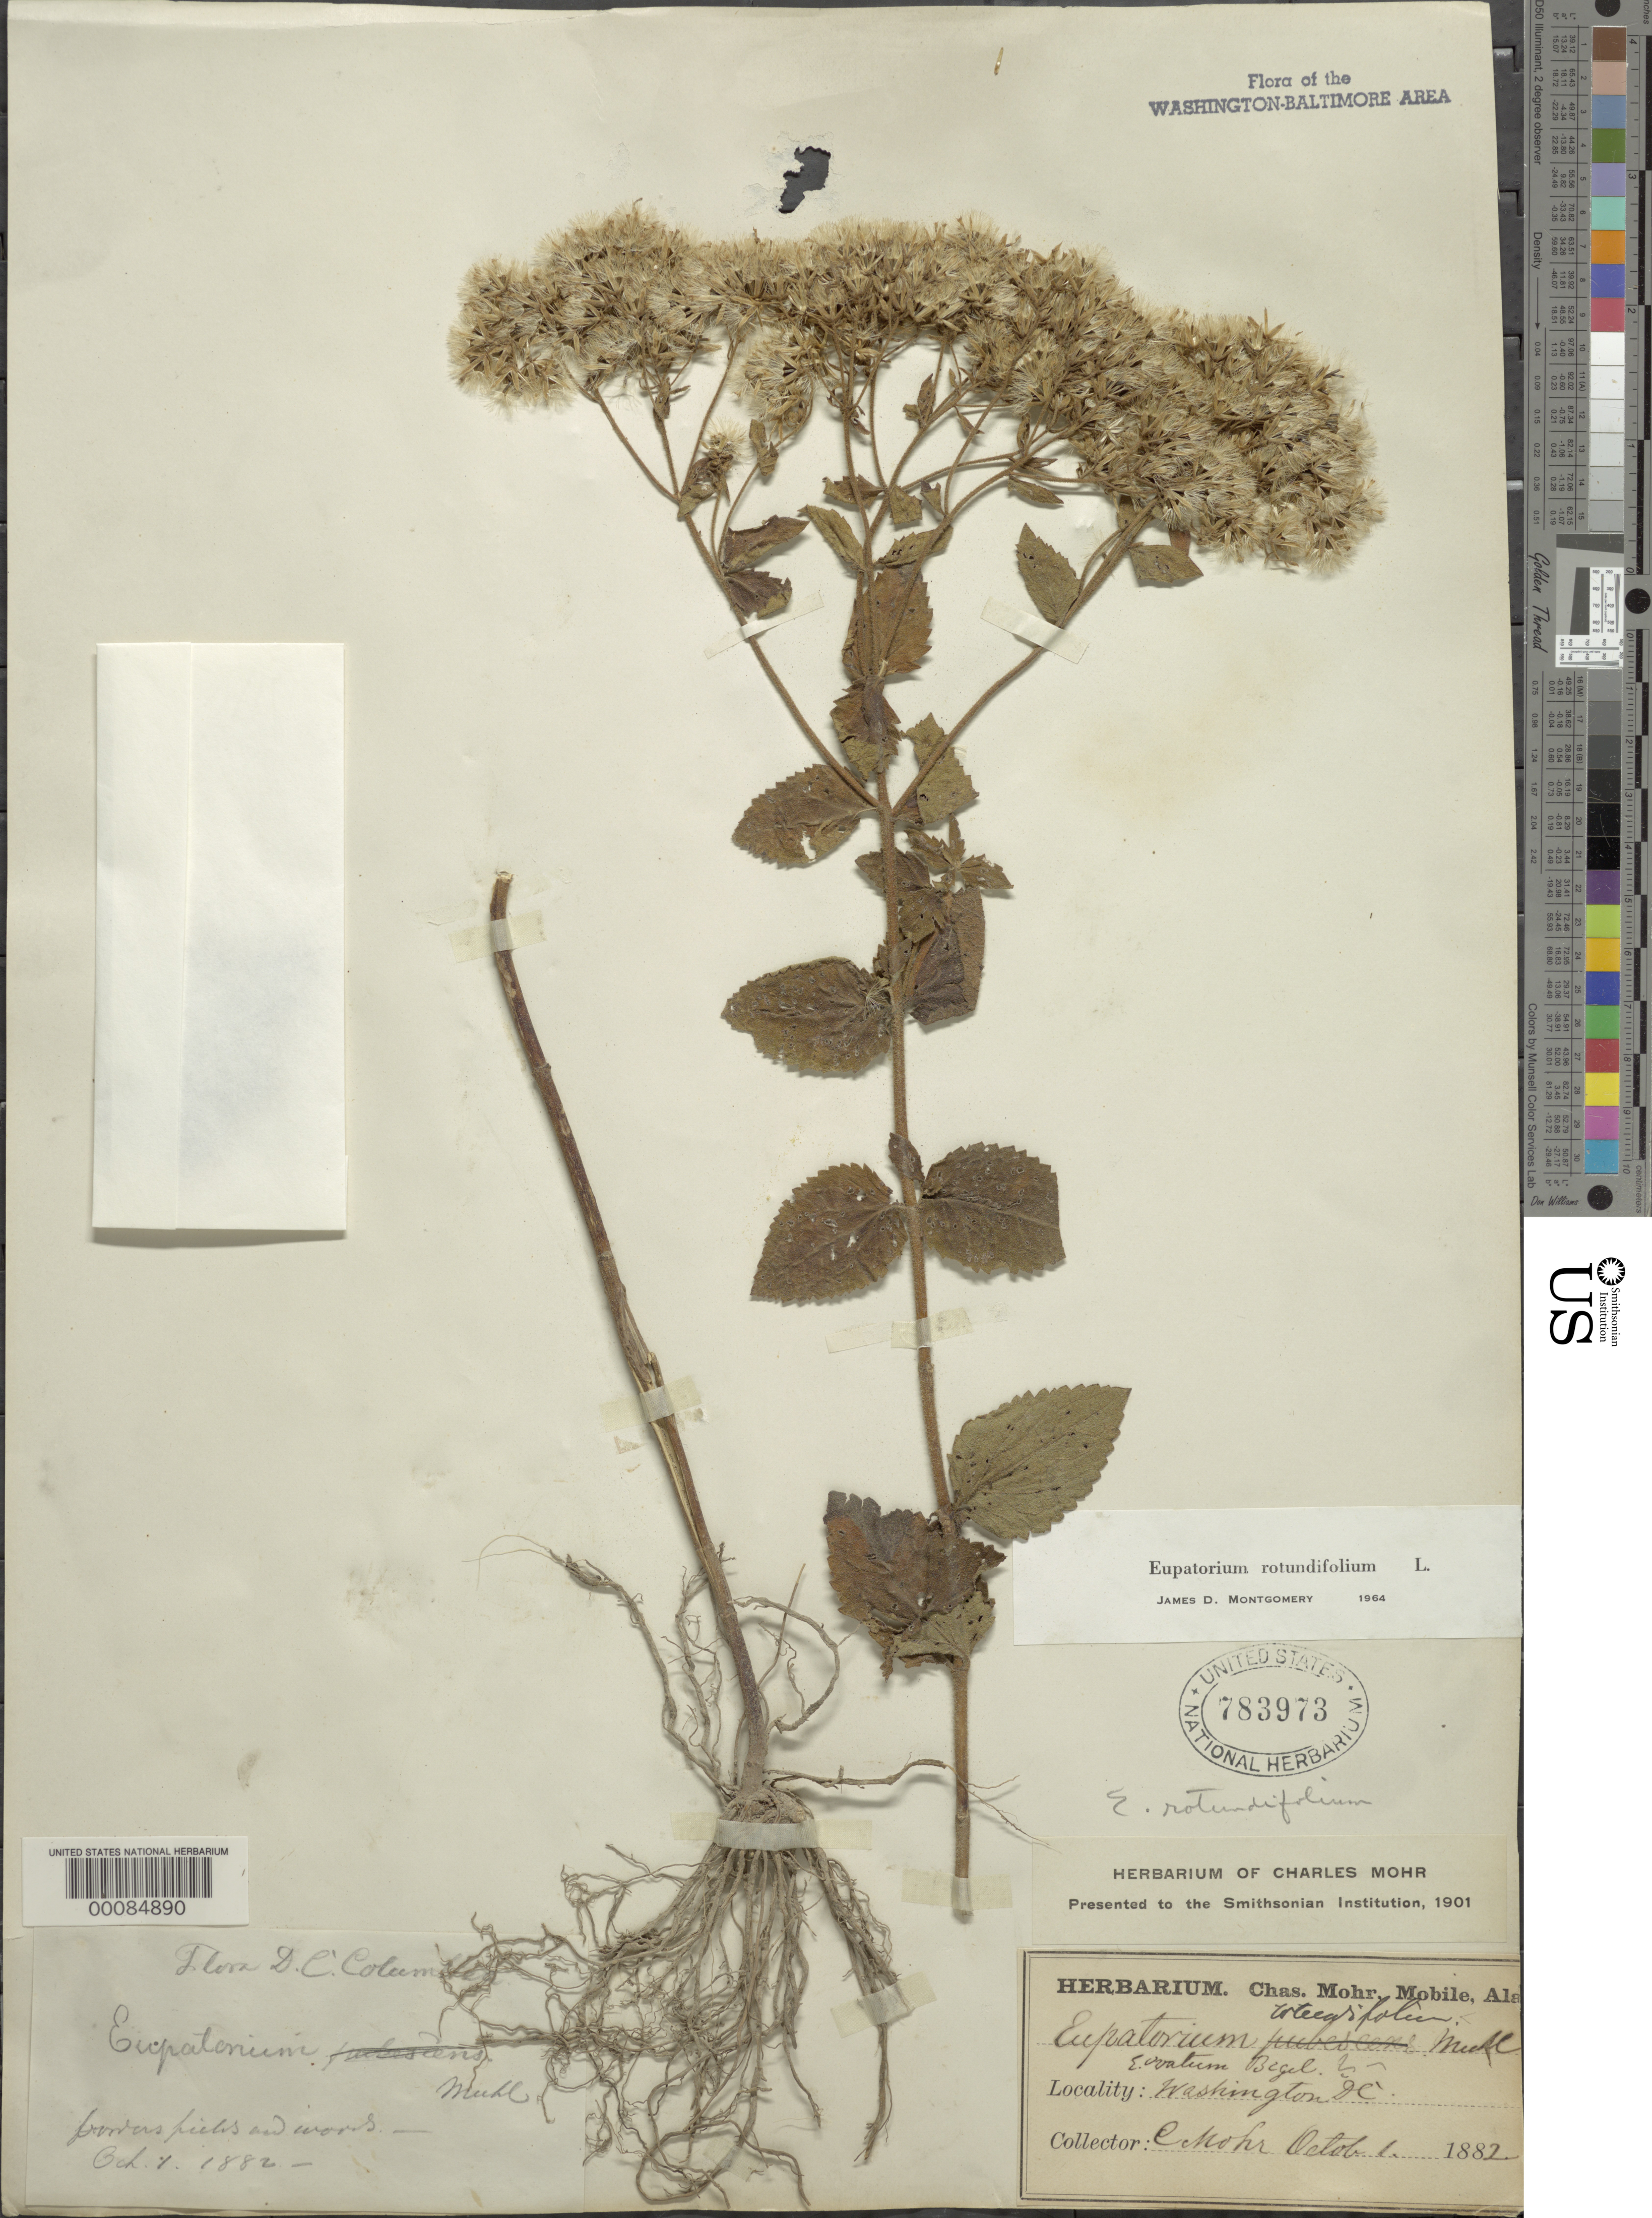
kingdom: Plantae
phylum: Tracheophyta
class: Magnoliopsida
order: Asterales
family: Asteraceae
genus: Eupatorium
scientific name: Eupatorium rotundifolium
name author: L.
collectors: C. T. Mohr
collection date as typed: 01 Oct 1882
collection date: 1882-10-01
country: United States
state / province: District of Columbia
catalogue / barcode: US 783973